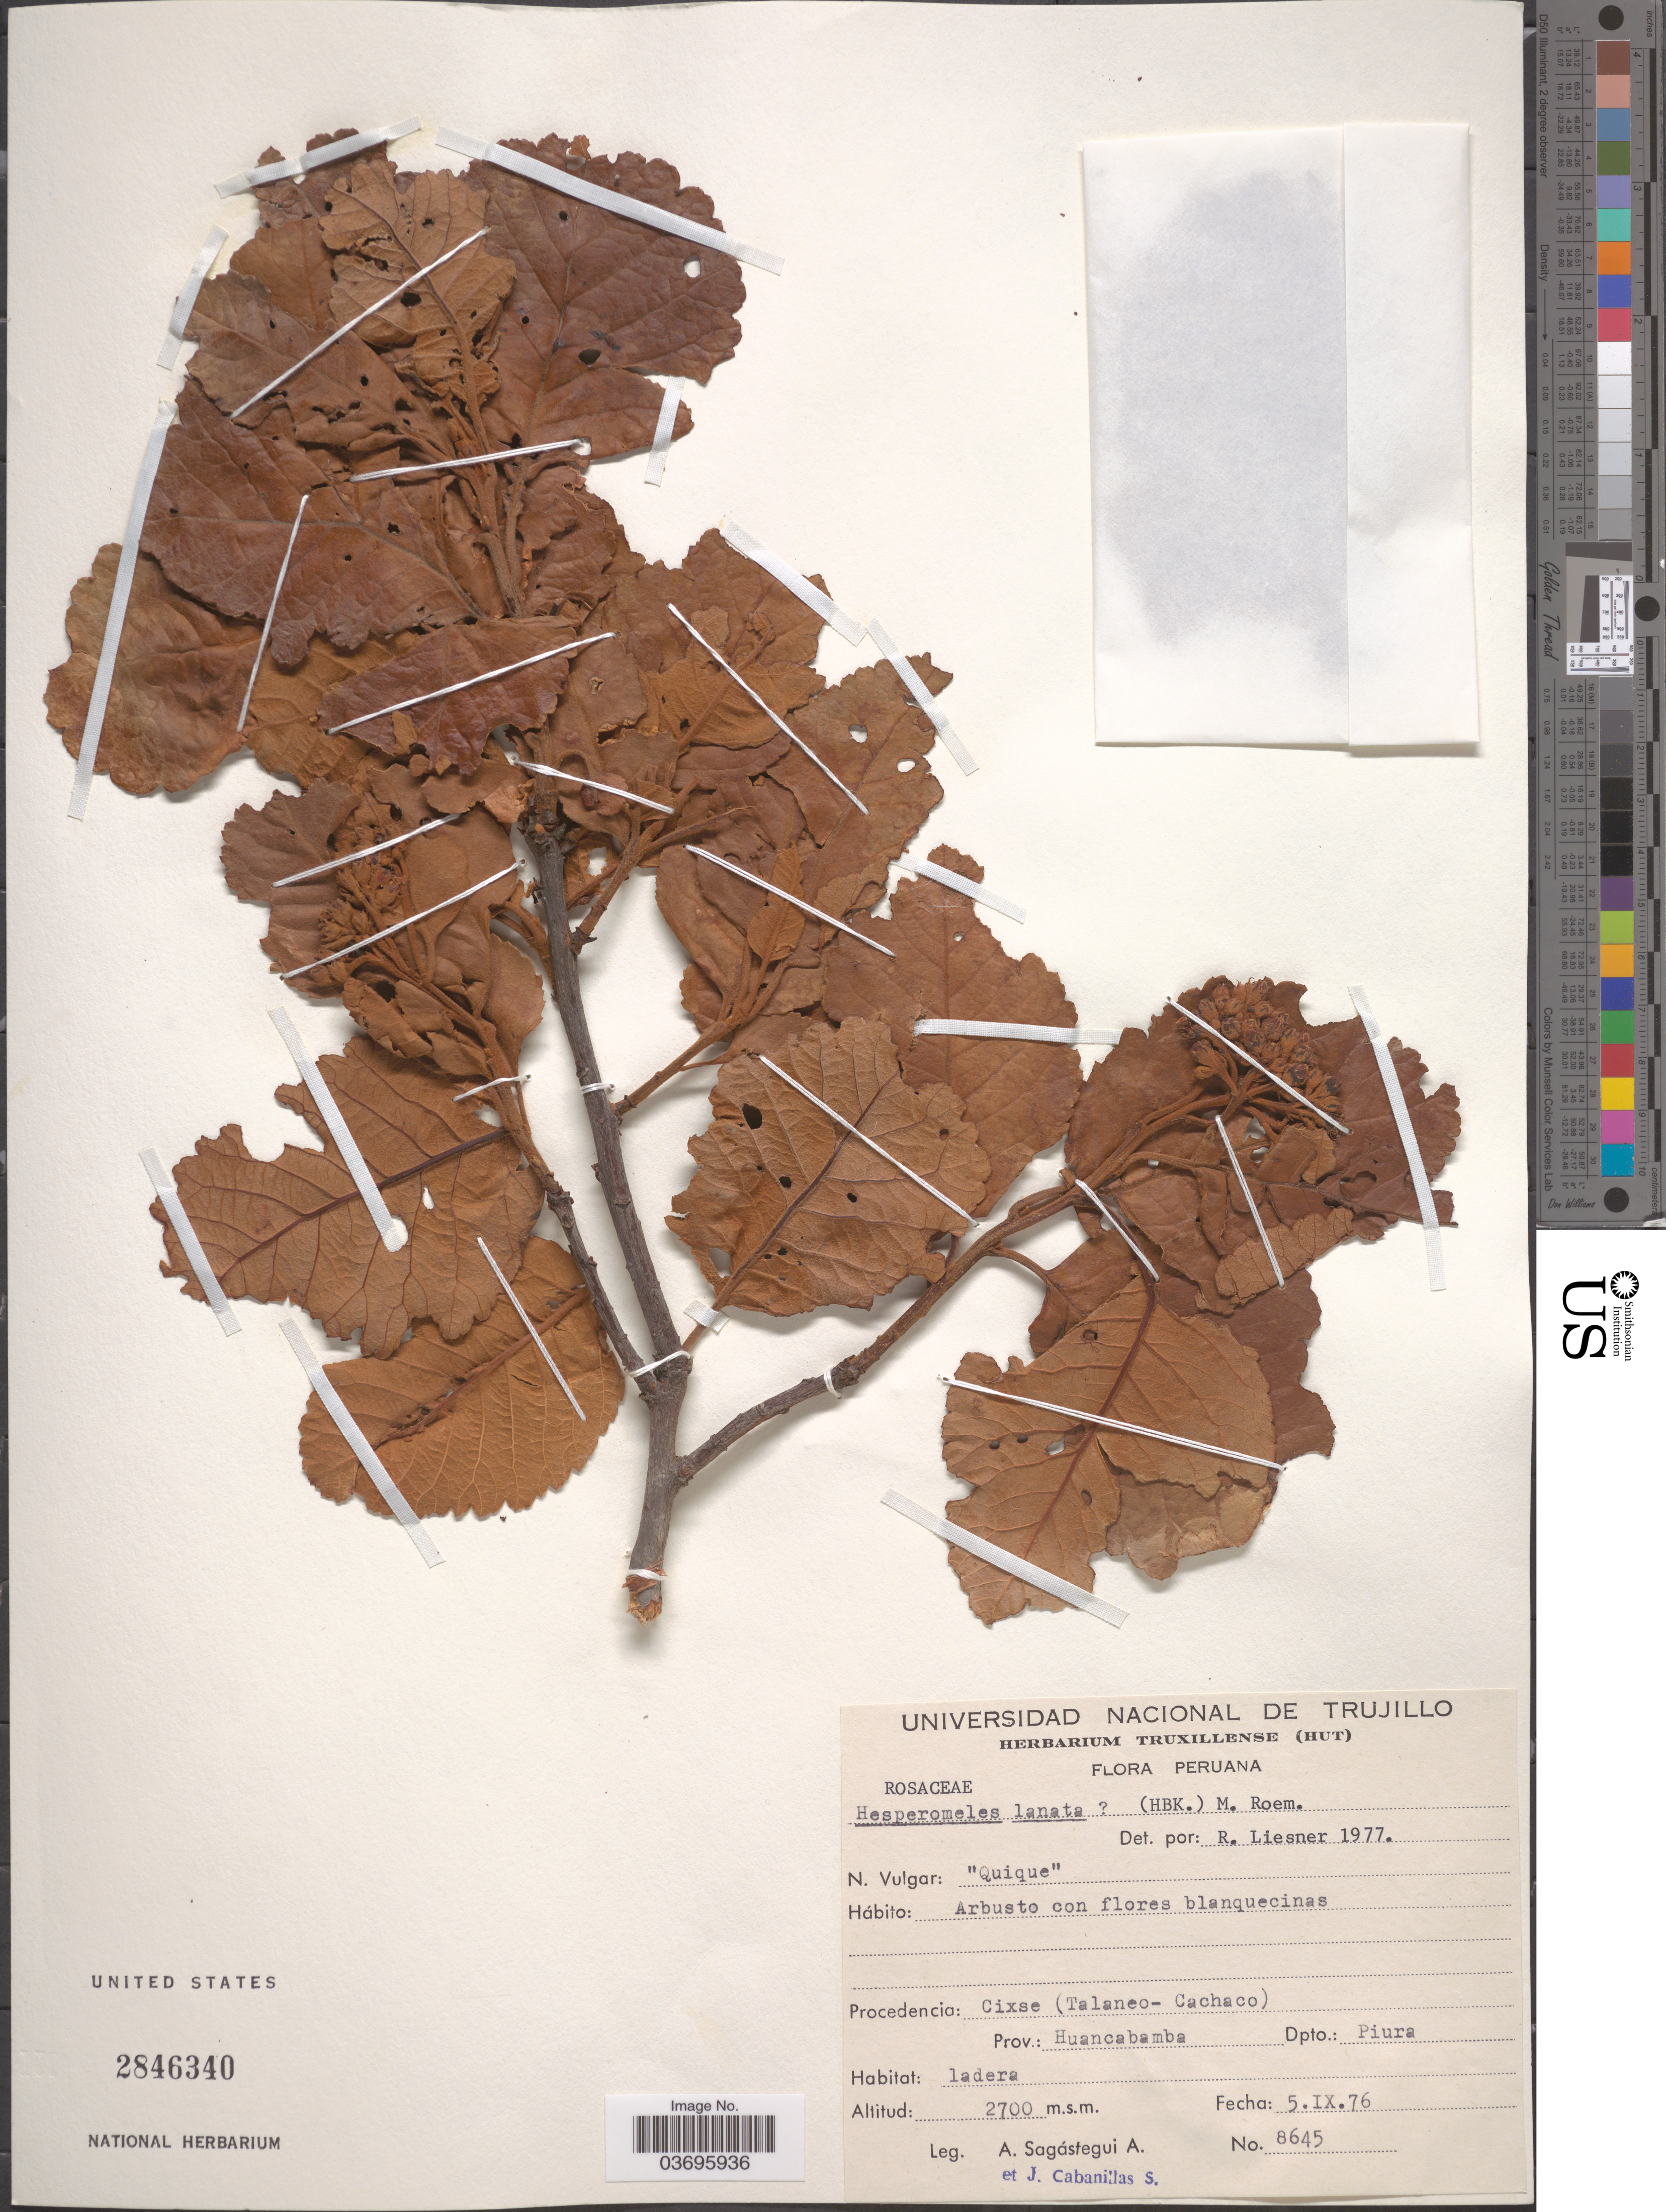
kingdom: Plantae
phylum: Tracheophyta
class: Magnoliopsida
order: Rosales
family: Rosaceae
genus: Hesperomeles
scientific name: Hesperomeles lanata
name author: M. Roem.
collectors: A. Sagástegui A. & J. Cabanillas S.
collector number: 8645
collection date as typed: Transcribed d/m/y: 5/9/76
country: Peru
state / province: Piura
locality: Procedencia: Cixse (Talaneo-Cachaco). Prov.: Huancabamba. Dpto.: Piura.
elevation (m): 2700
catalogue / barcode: US 2846340